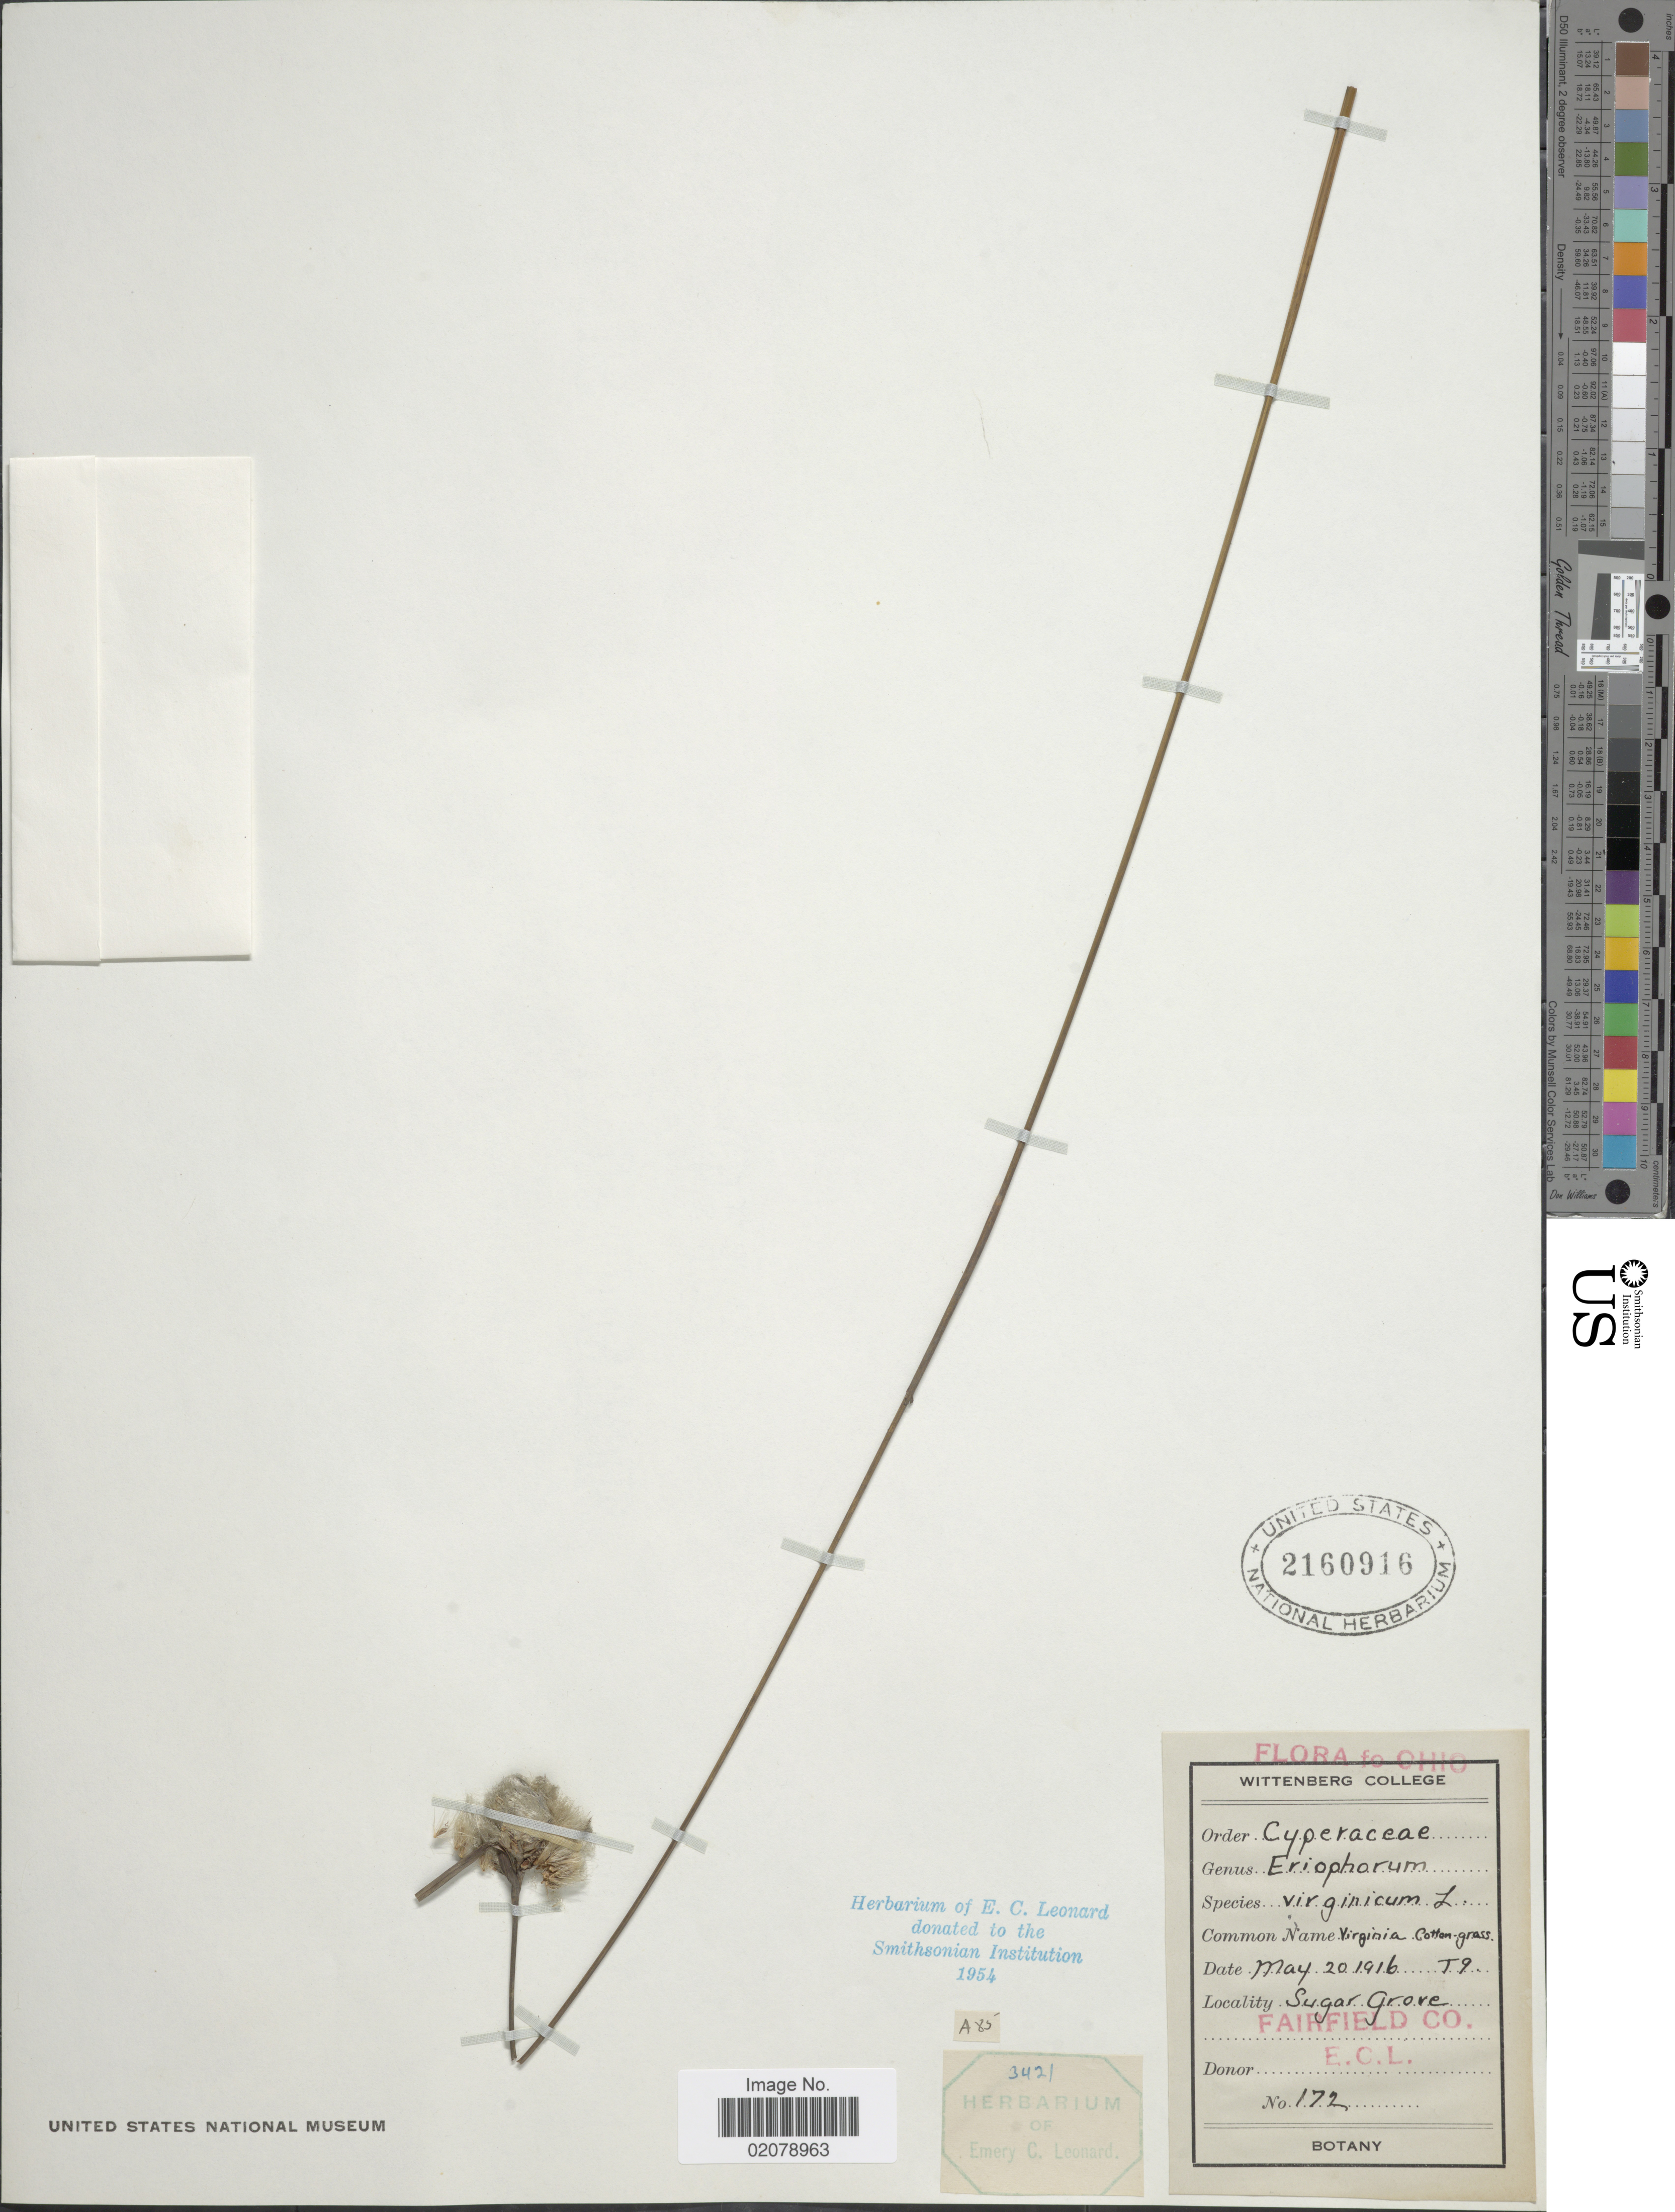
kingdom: Plantae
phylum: Tracheophyta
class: Liliopsida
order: Poales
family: Cyperaceae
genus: Eriophorum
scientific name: Eriophorum virginicum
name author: L.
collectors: E. C. Leonard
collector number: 172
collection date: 1916-05-20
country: United States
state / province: Ohio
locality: Sugar Grove, Fairfield Co.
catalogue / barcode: US 2160916